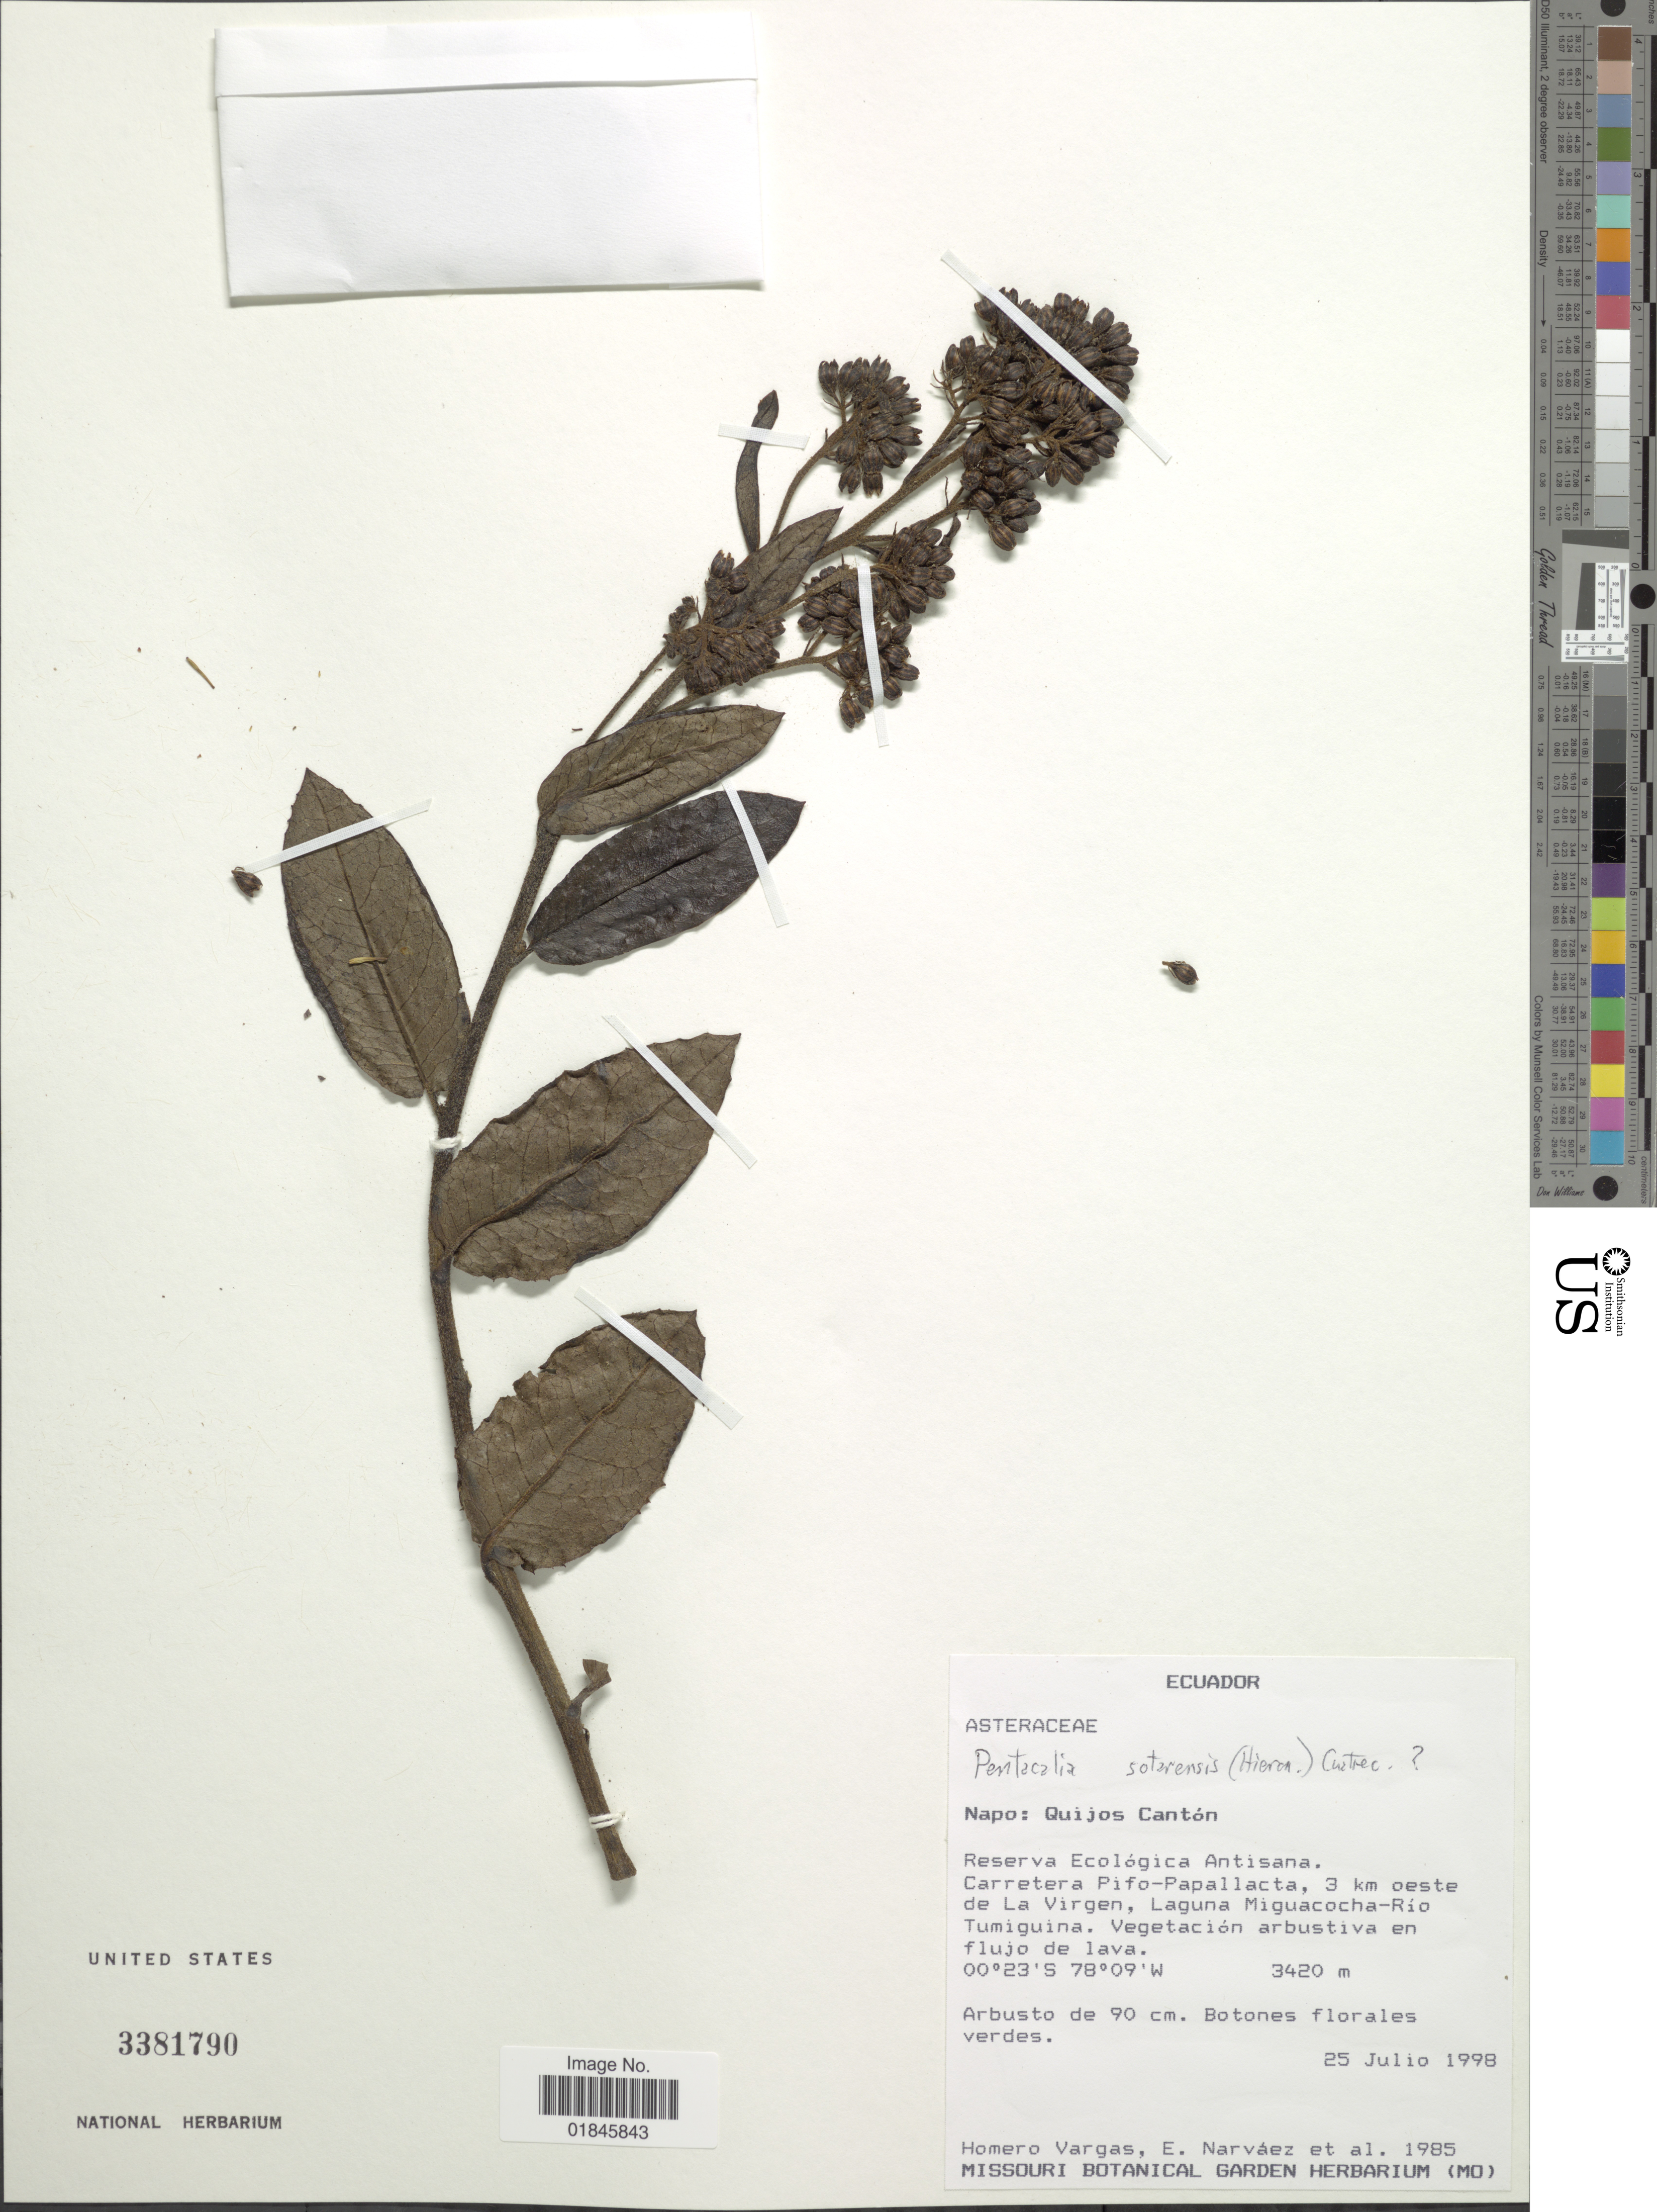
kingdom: Plantae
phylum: Tracheophyta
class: Magnoliopsida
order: Asterales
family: Asteraceae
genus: Pentacalia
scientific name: Pentacalia sotarensis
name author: (Hieron.) Cuatrec.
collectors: H. Vargas, E. Narváez & et al.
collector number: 1985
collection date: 1998-07-25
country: Ecuador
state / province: Napo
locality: Napo: Quijos Cantón. Reserva Ecológica Antisana. Carretera Pifo-Papallacta, 3 km oeste de La Virgen, Laguna Miguacocha-Rio Tumiguina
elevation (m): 3420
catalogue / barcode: US 3381790